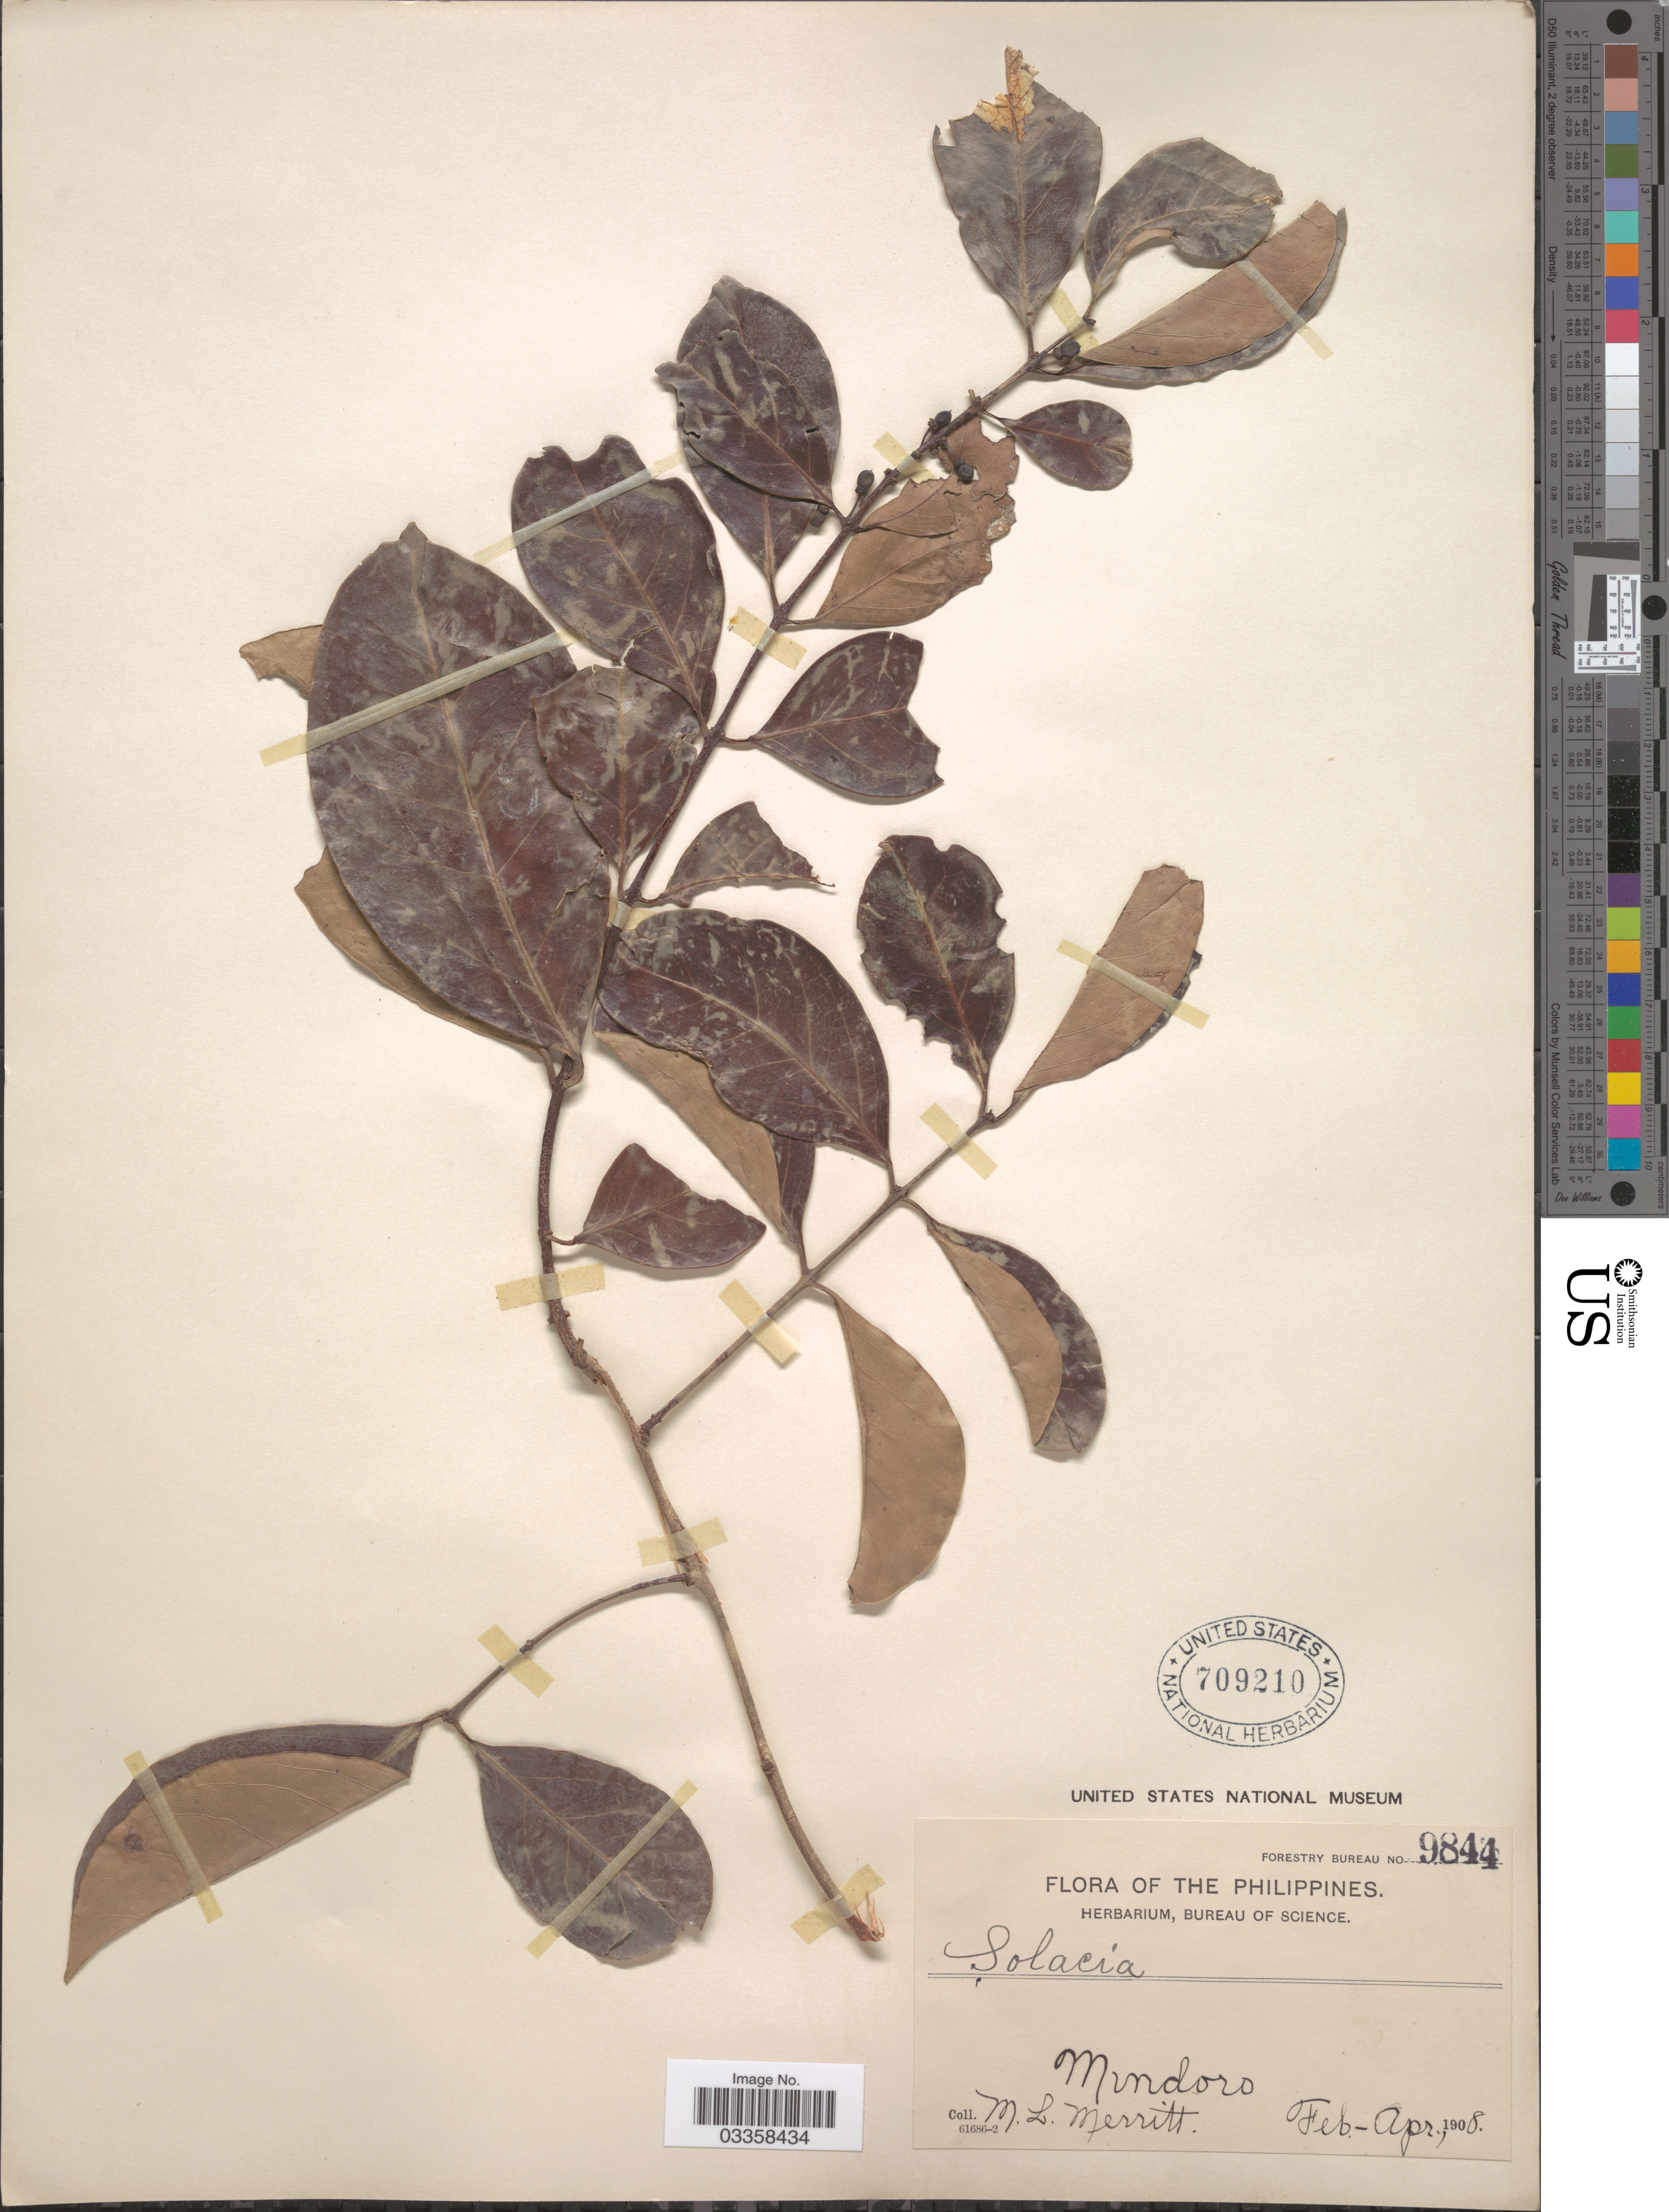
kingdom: Plantae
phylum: Tracheophyta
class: Magnoliopsida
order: Celastrales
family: Celastraceae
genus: Salacia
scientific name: Salacia sp.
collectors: M. L. Merritt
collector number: Forestry Bureau 9844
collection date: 1908-02/1908-04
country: Philippines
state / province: Mimaropa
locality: Mindoro.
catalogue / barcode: US 709210